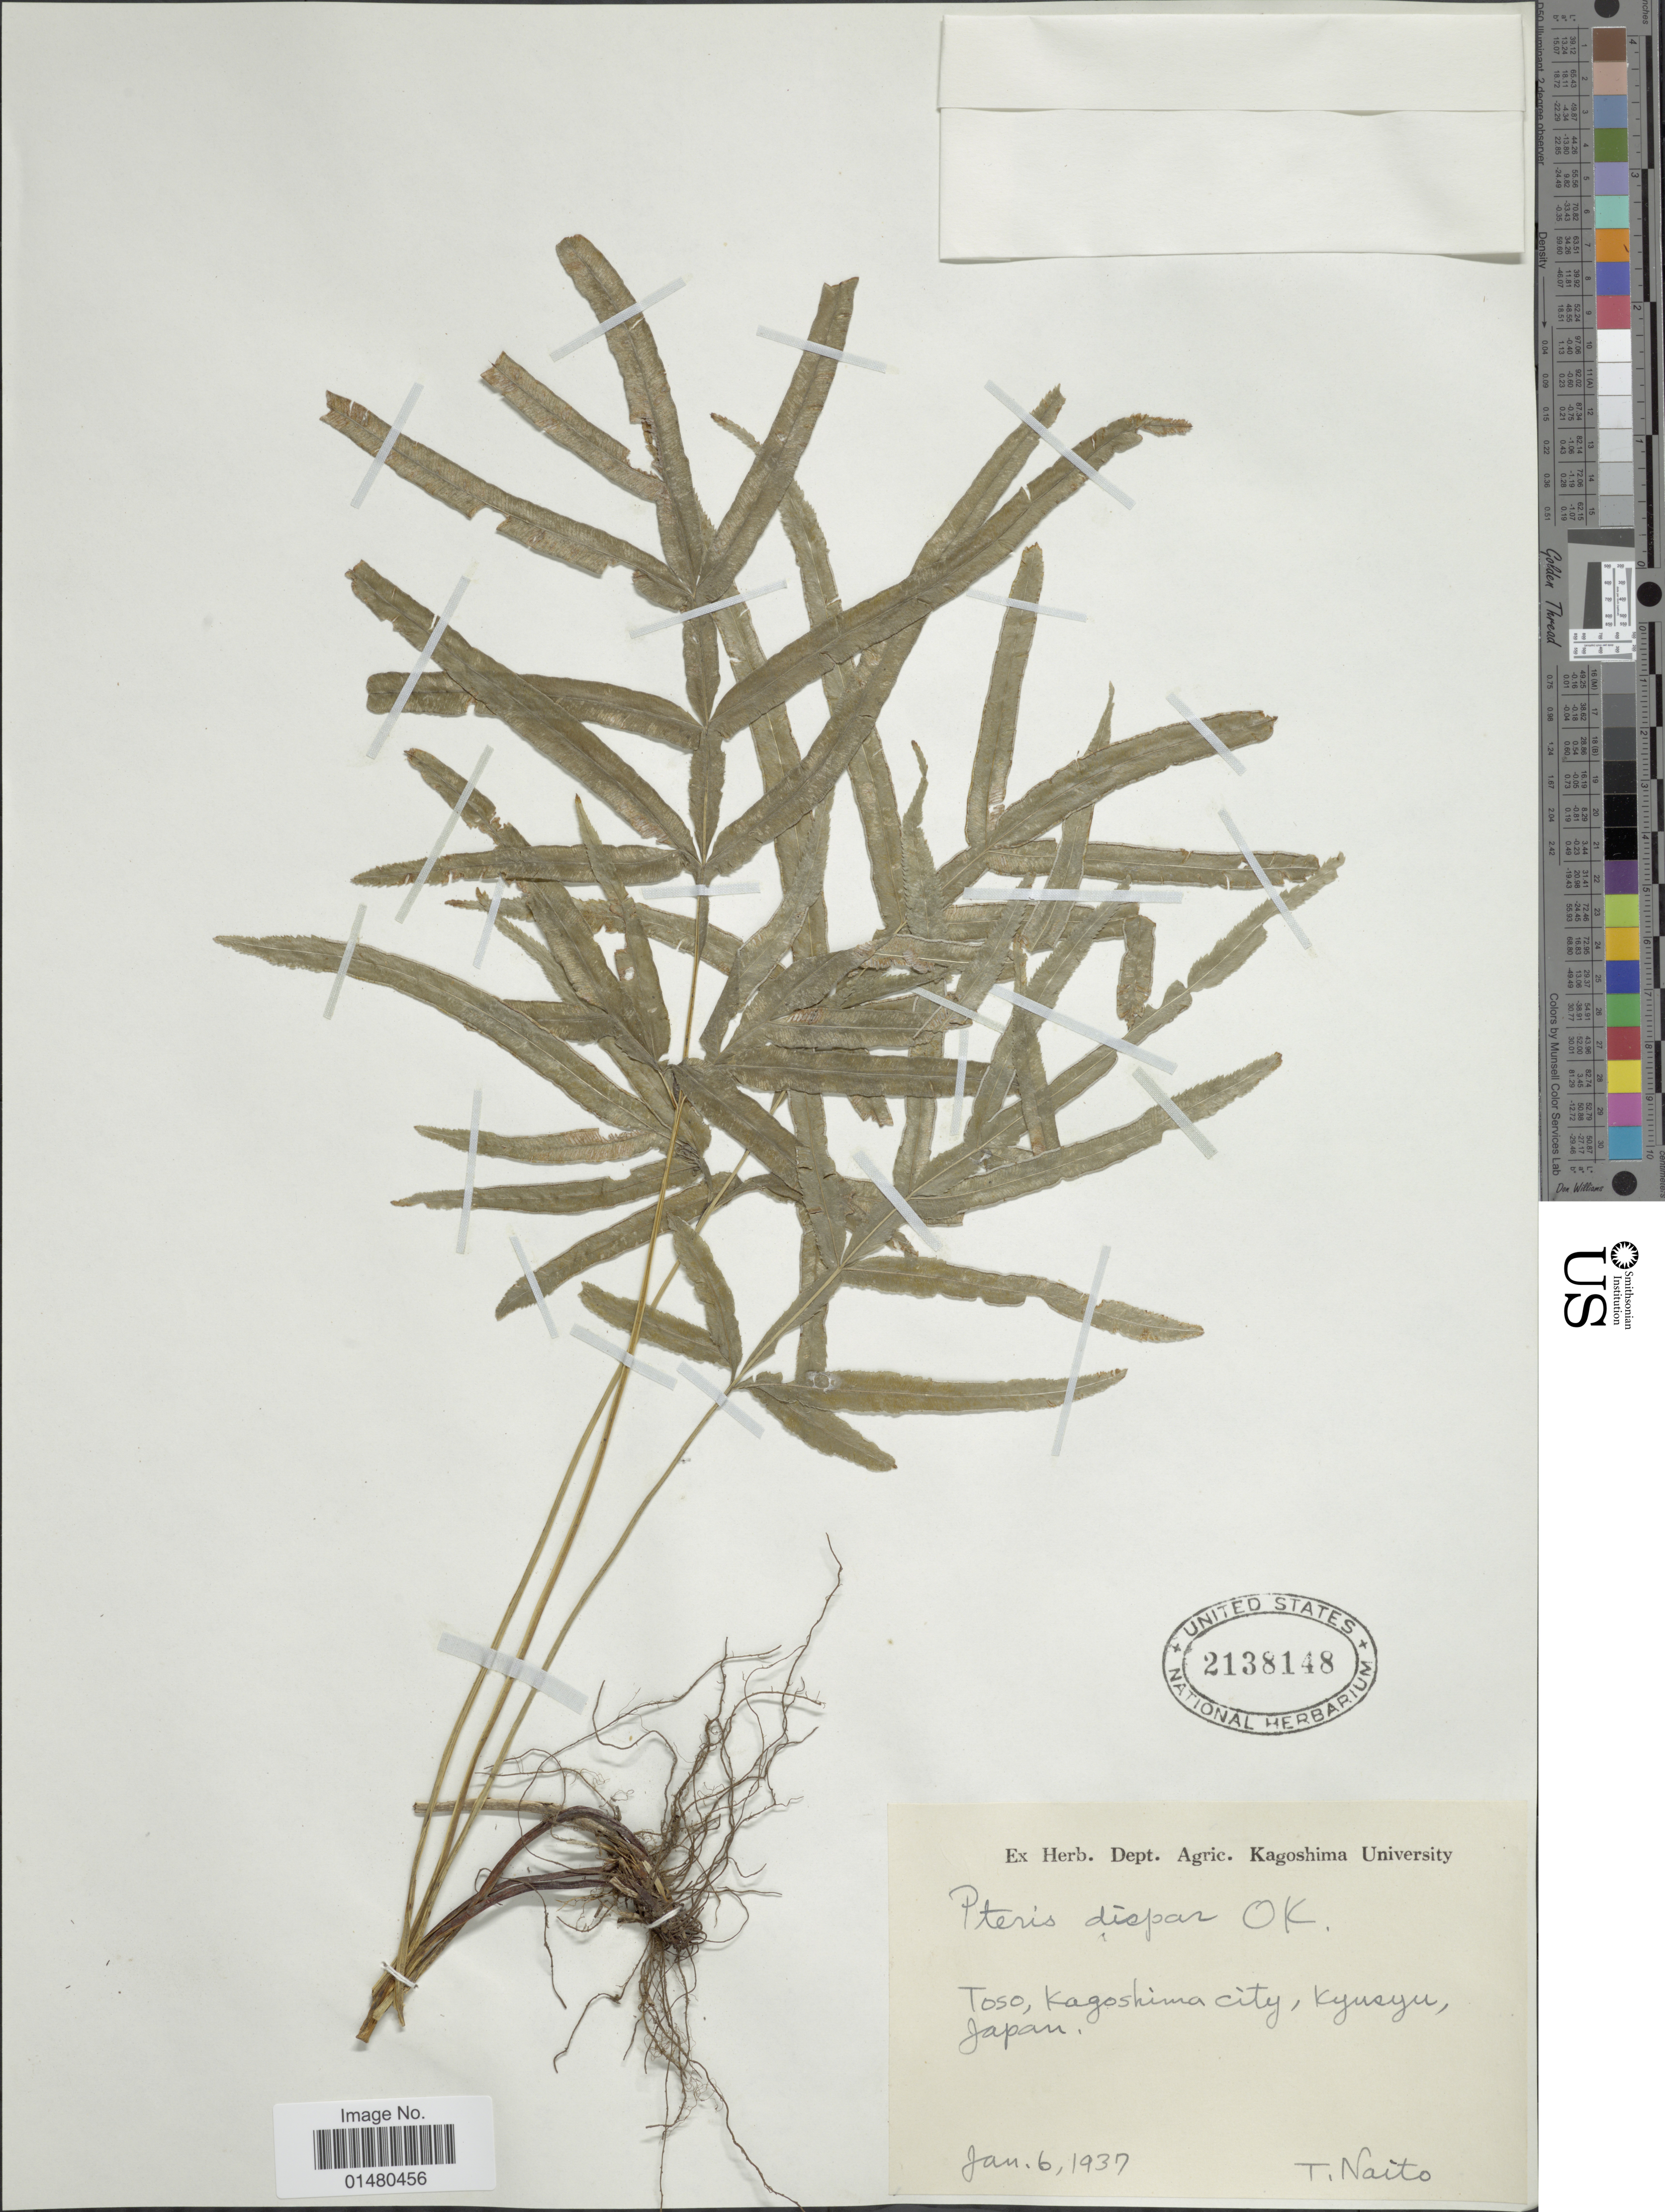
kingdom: Plantae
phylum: Tracheophyta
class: Polypodiopsida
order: Polypodiales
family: Pteridaceae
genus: Pteris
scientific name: Pteris dispar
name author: Kunze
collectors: T. Naito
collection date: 1937-01-06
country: Japan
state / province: Kagosima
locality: Toso, Kagoshima city, Kyusyu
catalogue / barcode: US 2138148